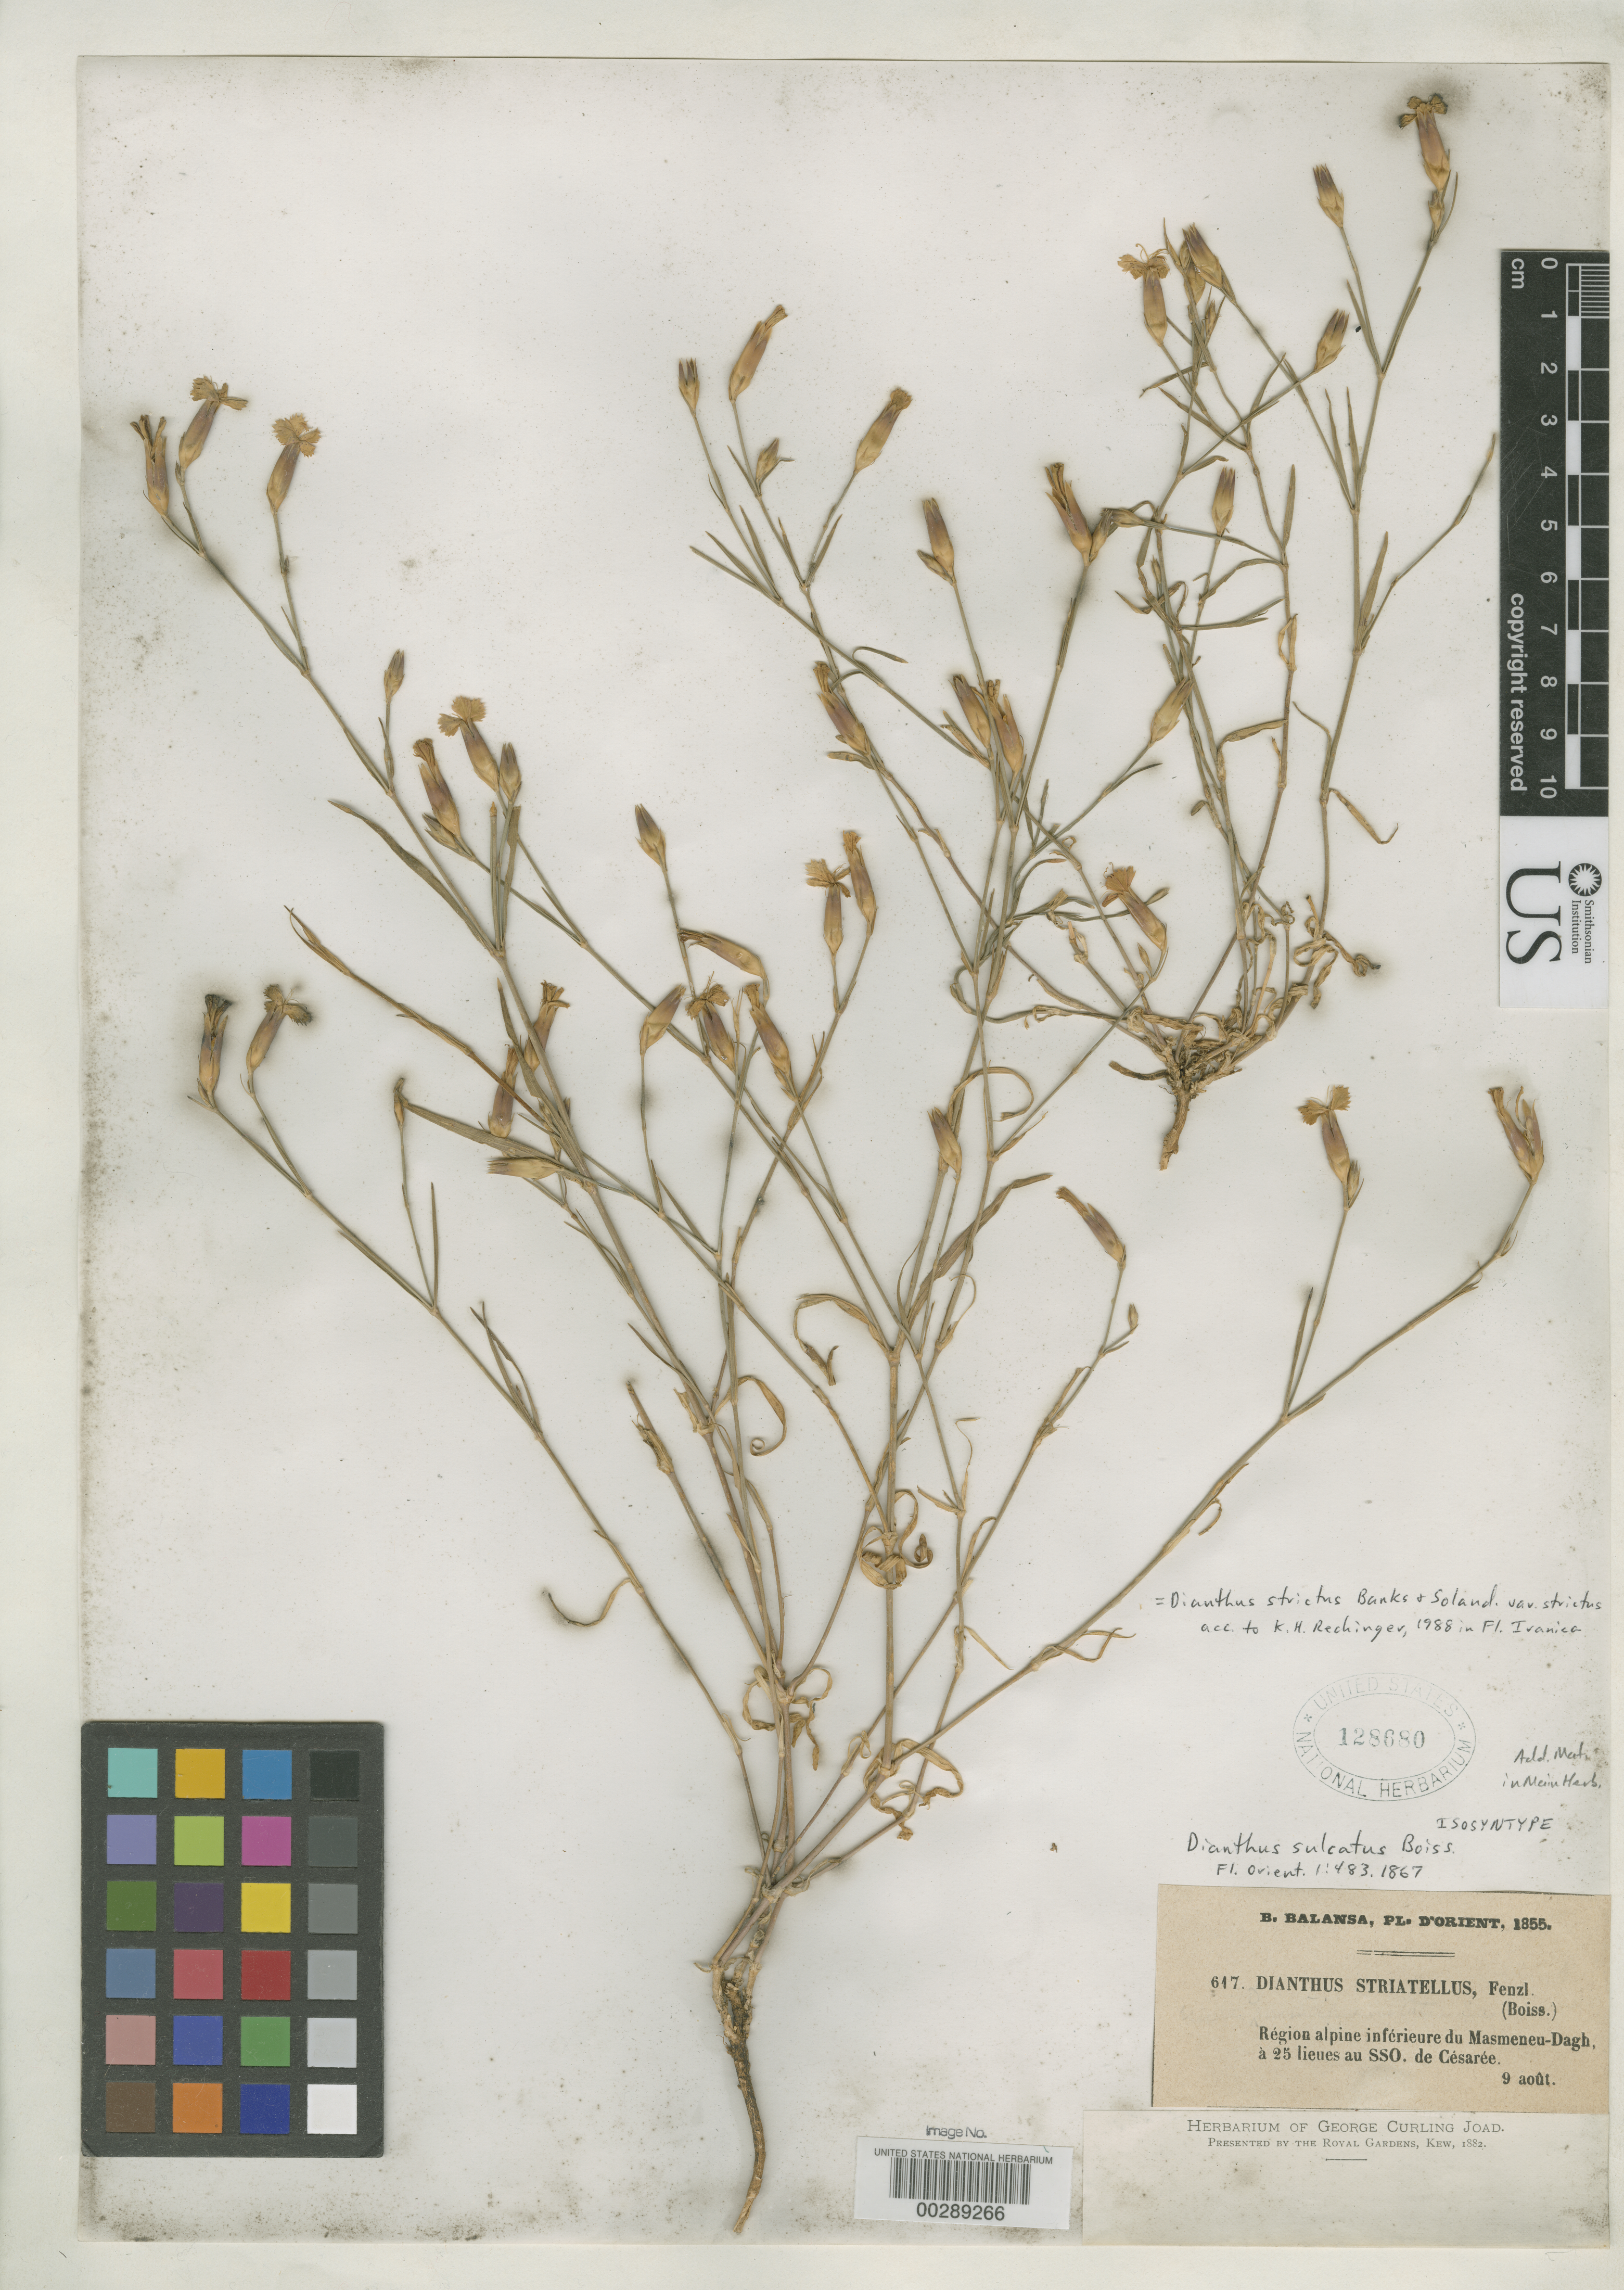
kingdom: Plantae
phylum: Tracheophyta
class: Magnoliopsida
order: Caryophyllales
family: Caryophyllaceae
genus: Dianthus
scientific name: Dianthus sulcatus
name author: Boiss.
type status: Isosyntype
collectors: B. Balansa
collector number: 617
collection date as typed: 09 Aug 1855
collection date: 1855-08-09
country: Turkey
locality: Alpine region of Masmeneu Mountain, 25 (lieues) SSW of Cesaree.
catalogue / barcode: US 128680